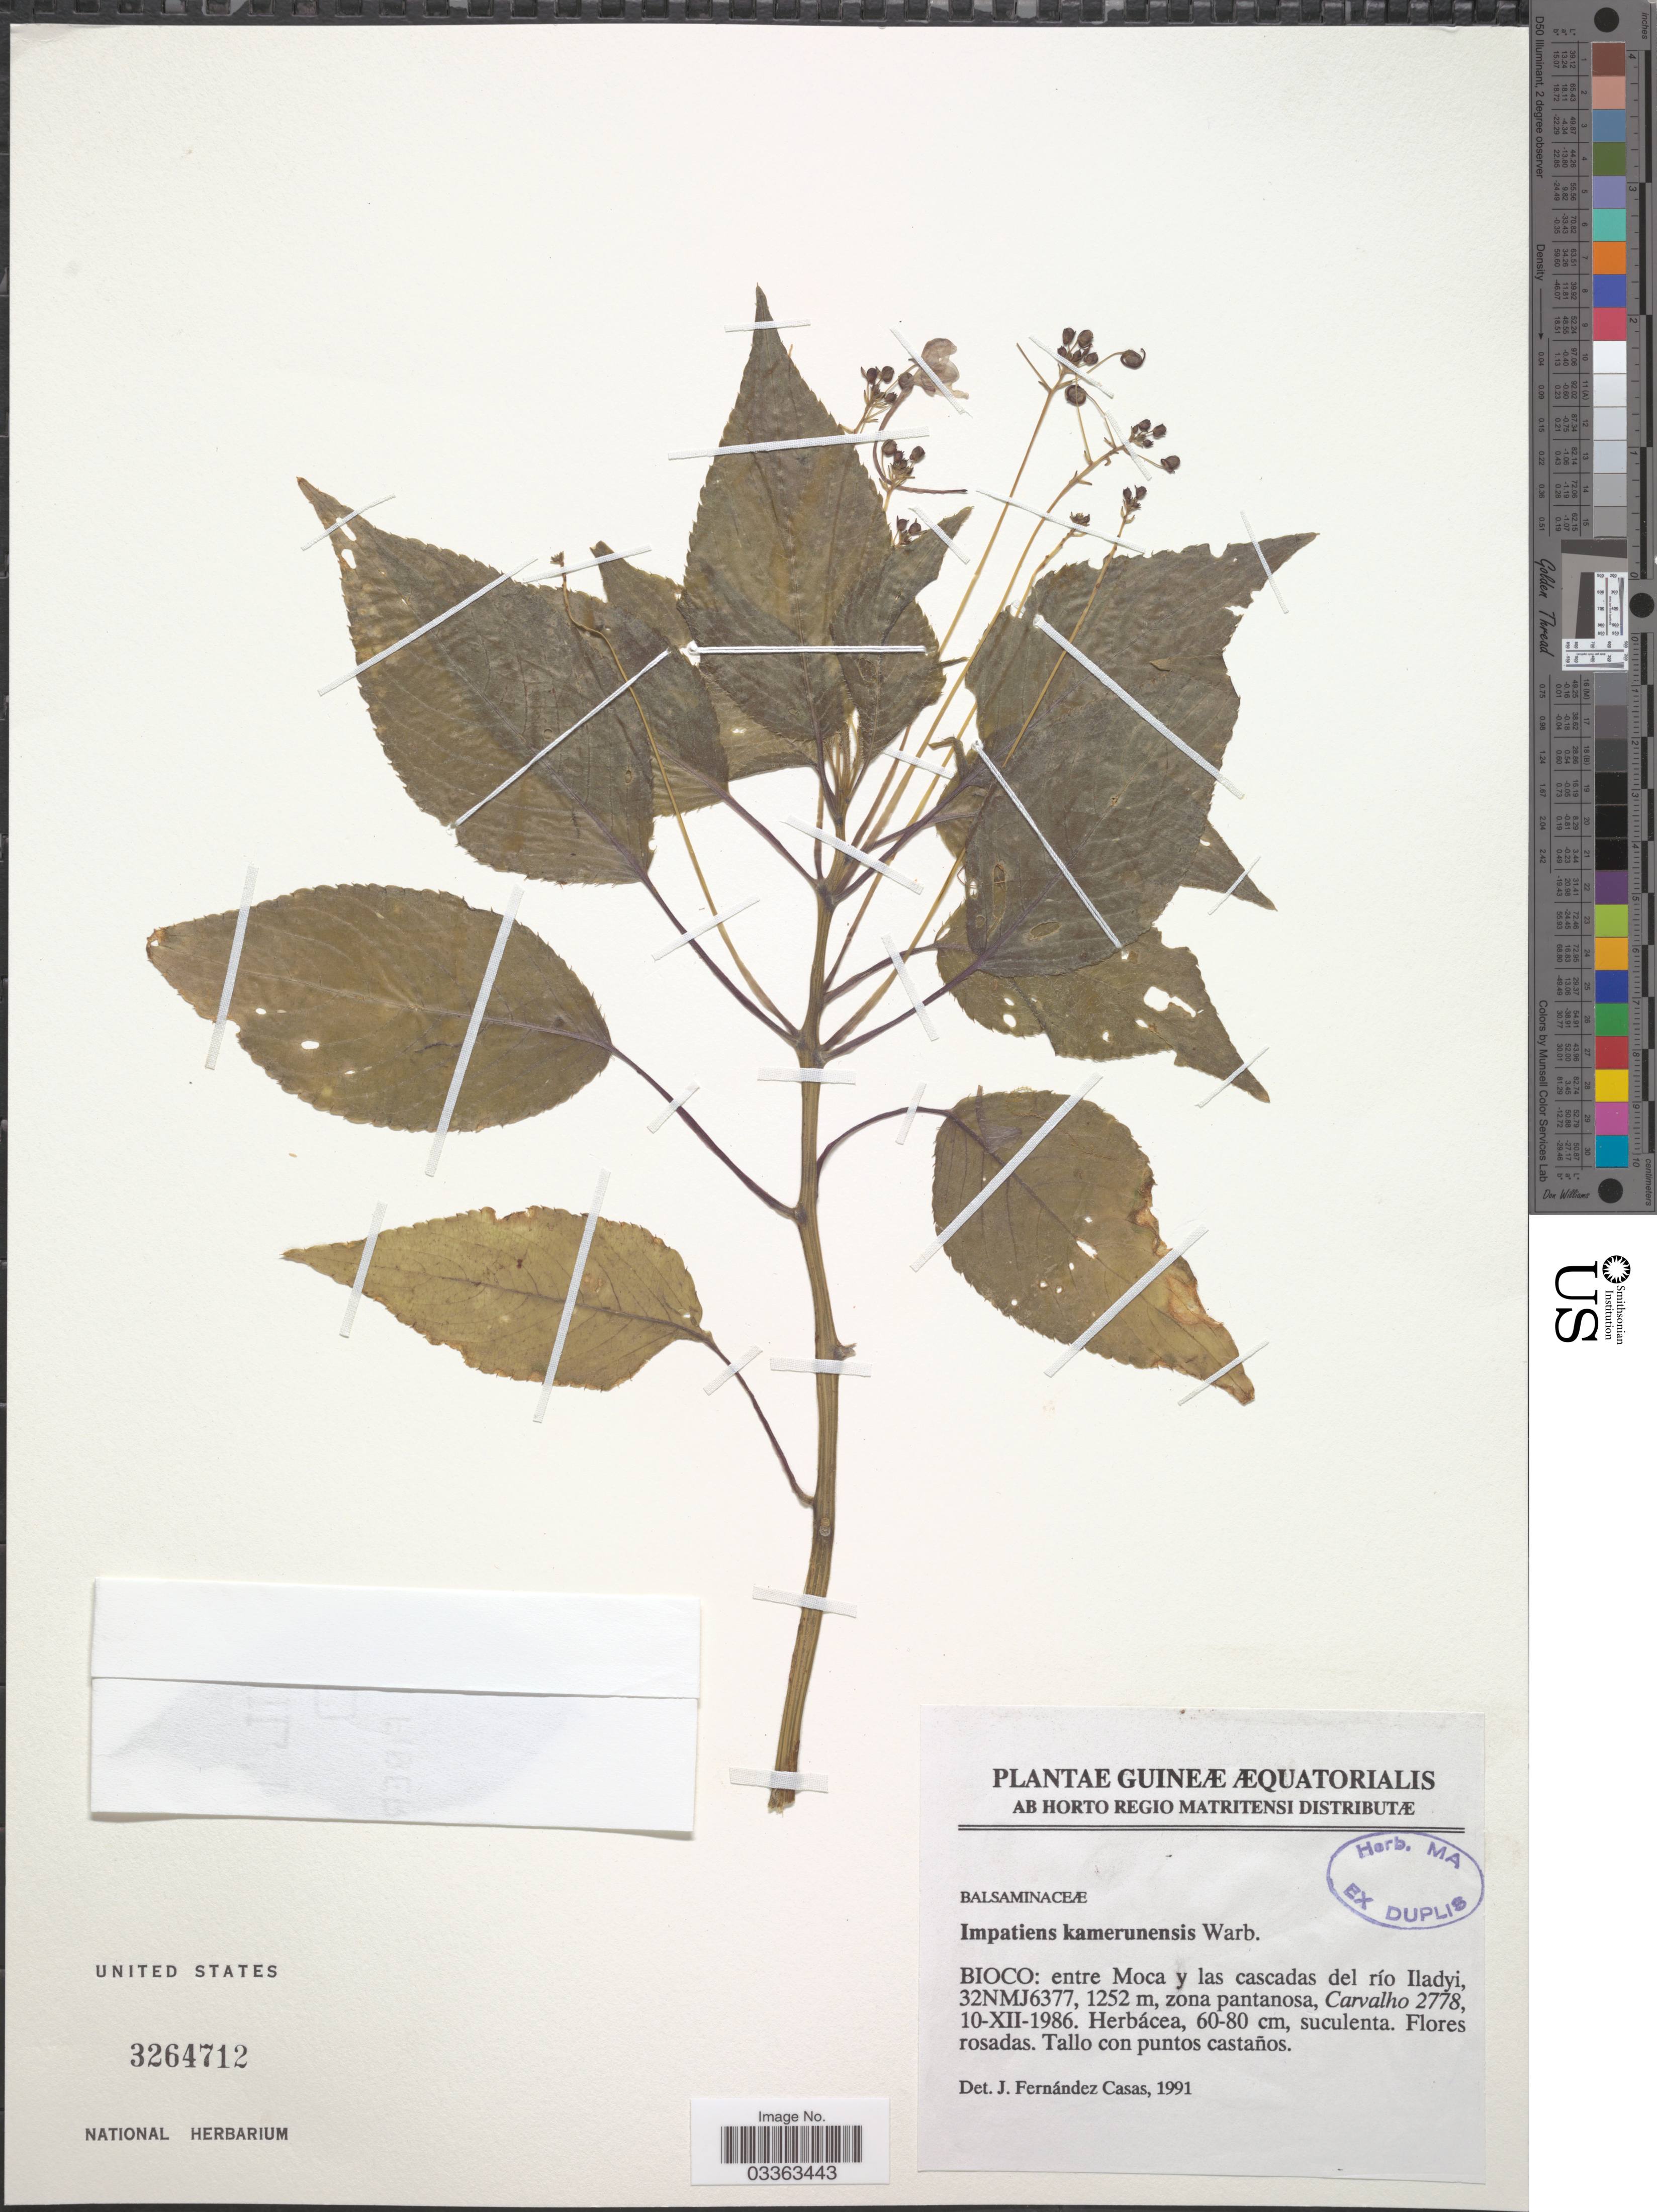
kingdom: Plantae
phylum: Tracheophyta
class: Magnoliopsida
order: Ericales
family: Balsaminaceae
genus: Impatiens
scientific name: Impatiens kamerunensis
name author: Warb.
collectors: Carvalho, --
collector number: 2778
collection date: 1986-12-10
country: Equatorial Guinea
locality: Guineæ Æquatorialis, Bioco: entre Moca y las cascadas del río Iladyi, 32NMJ6377.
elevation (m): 1252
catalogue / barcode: US 3264712